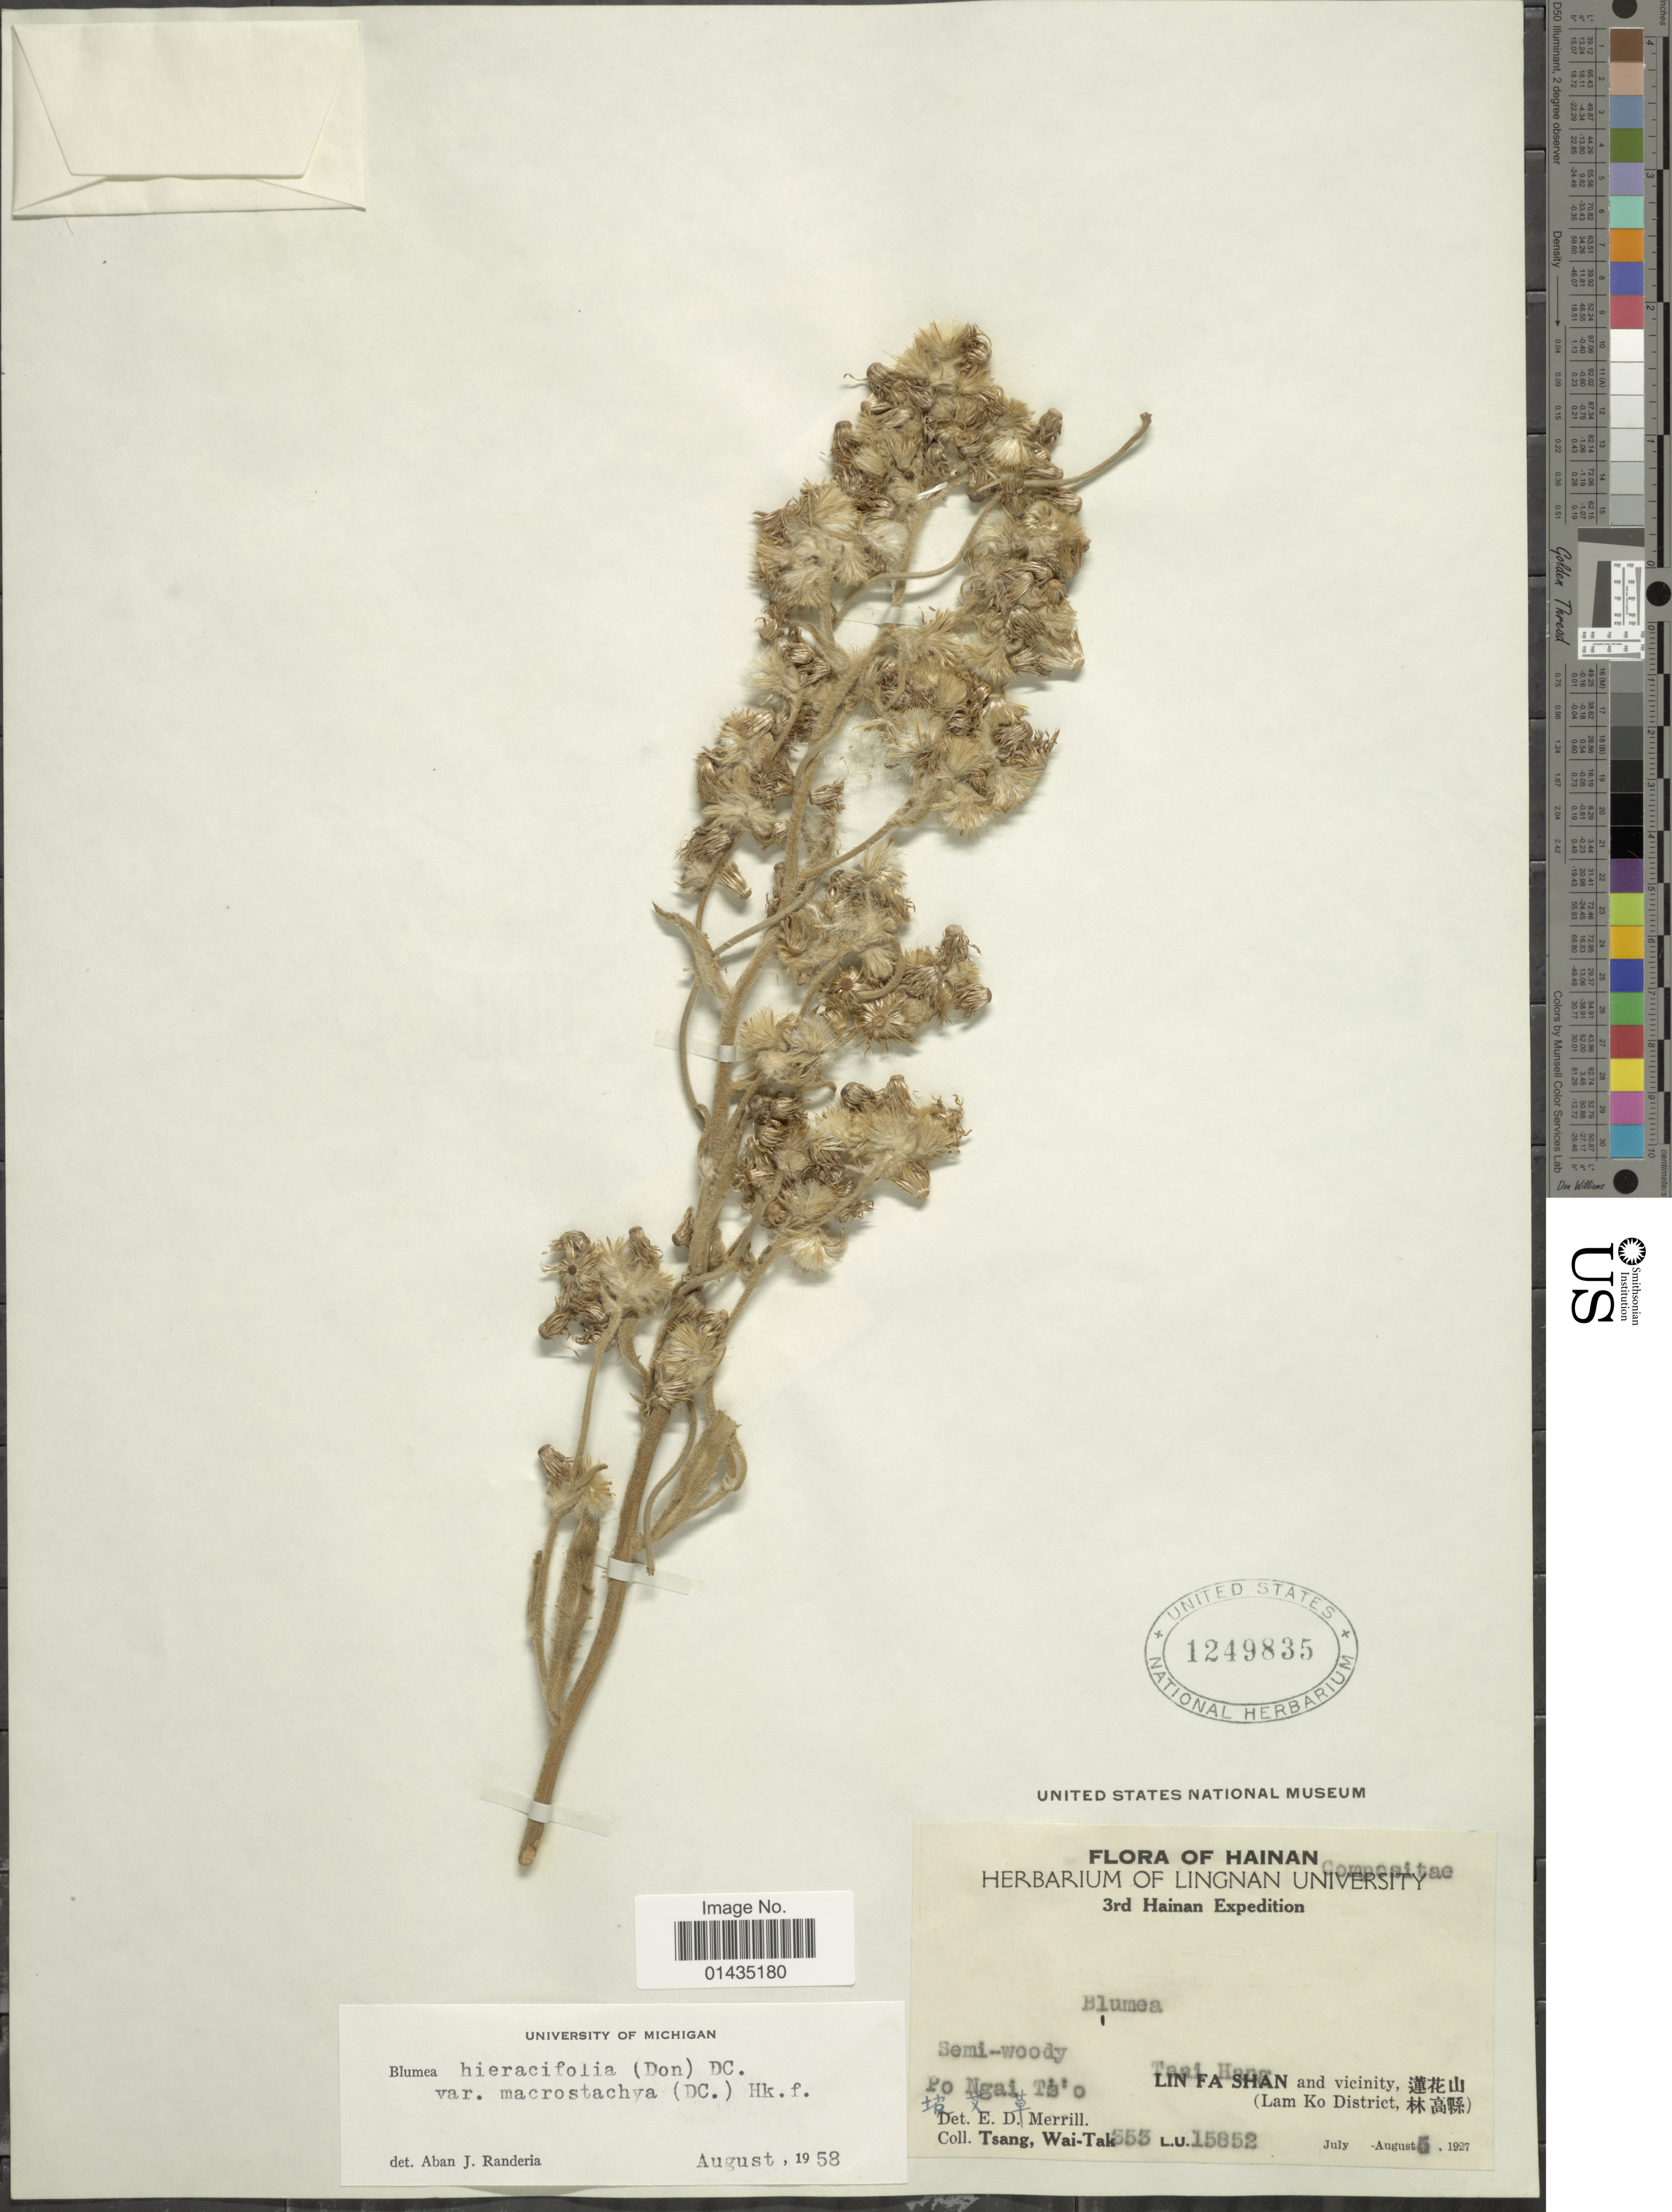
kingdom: Plantae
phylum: Tracheophyta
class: Magnoliopsida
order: Asterales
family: Asteraceae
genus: Blumea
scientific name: Blumea hieraciifolia var. macrostachya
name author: (DC.) Hook. f.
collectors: W. T. Tsang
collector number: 553/15852*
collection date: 1927-08-05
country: China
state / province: Hainan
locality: Lin Fa Shan and vicinity, Lam Ko District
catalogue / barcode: US 1249835